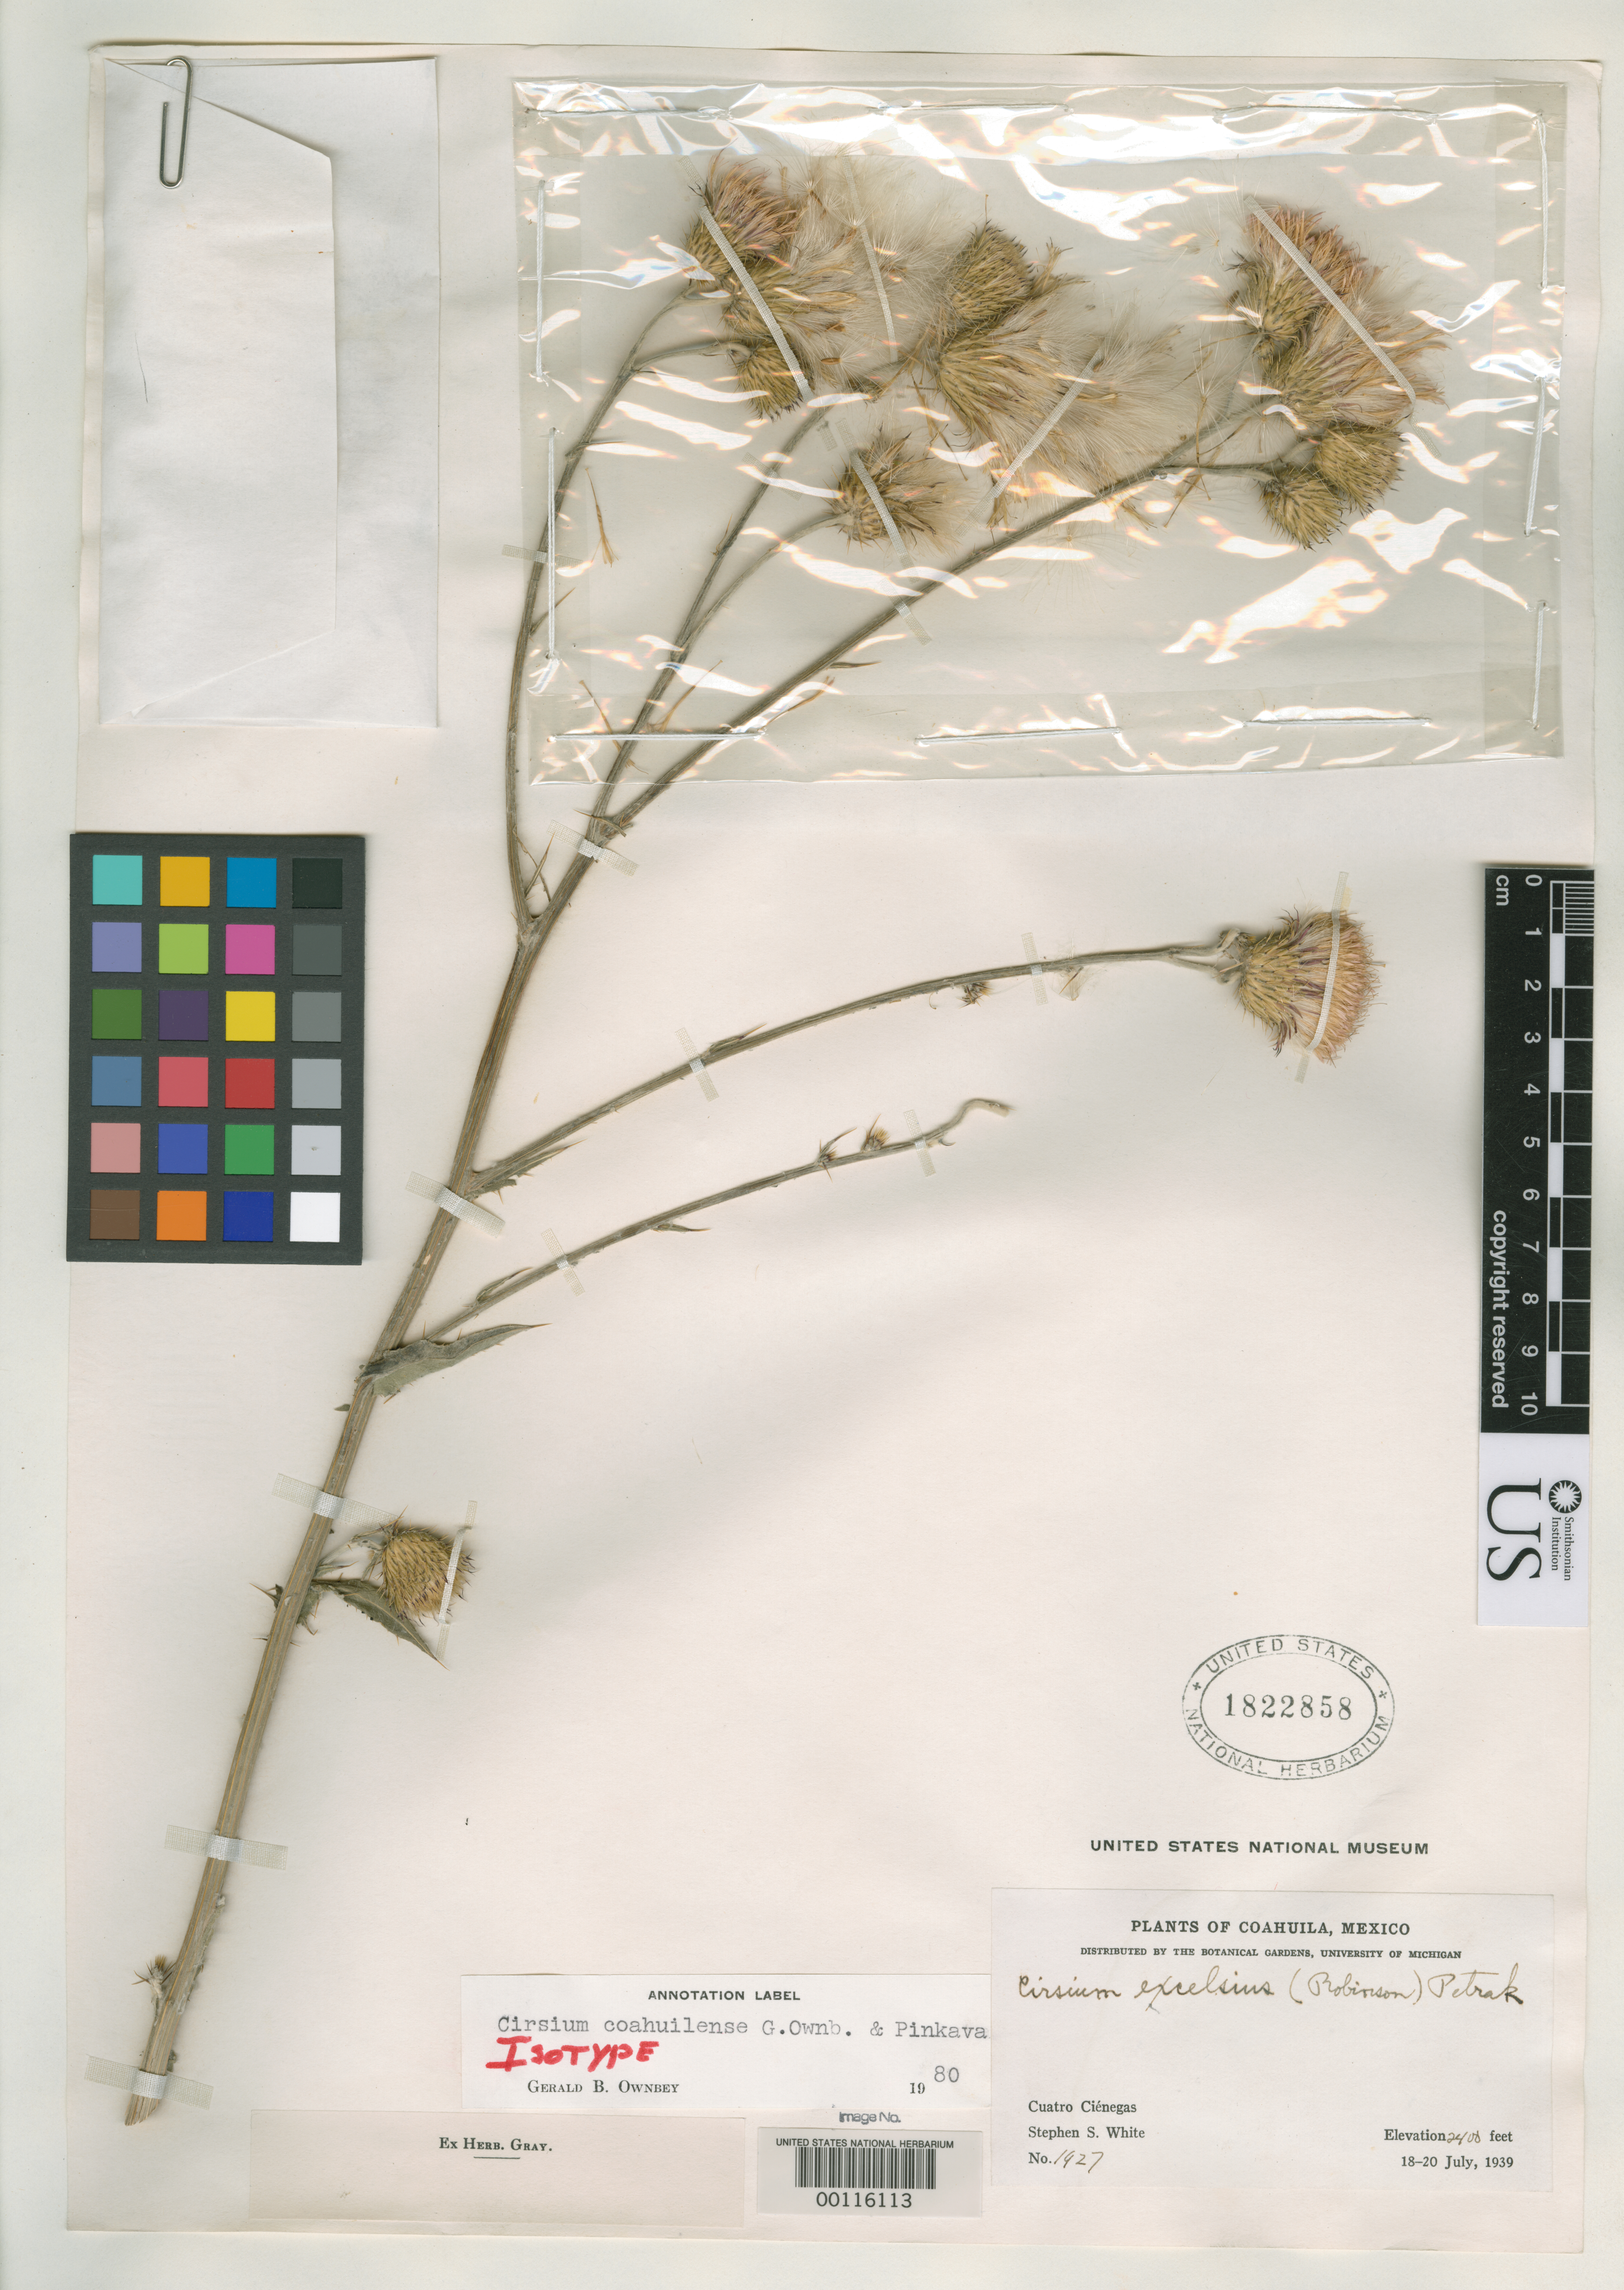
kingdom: Plantae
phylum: Tracheophyta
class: Magnoliopsida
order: Asterales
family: Asteraceae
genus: Cirsium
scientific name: Cirsium coahuilense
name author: G.B. Ownbey & Pinkava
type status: Isotype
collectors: C. Cienegas & S. S. White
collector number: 1927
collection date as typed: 18 Jul 1939 to 20 Jul 1939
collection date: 1939-07-18/1939-07-20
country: Mexico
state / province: Coahuila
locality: Cuatro Ciénegas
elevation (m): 732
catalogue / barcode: US 1822858